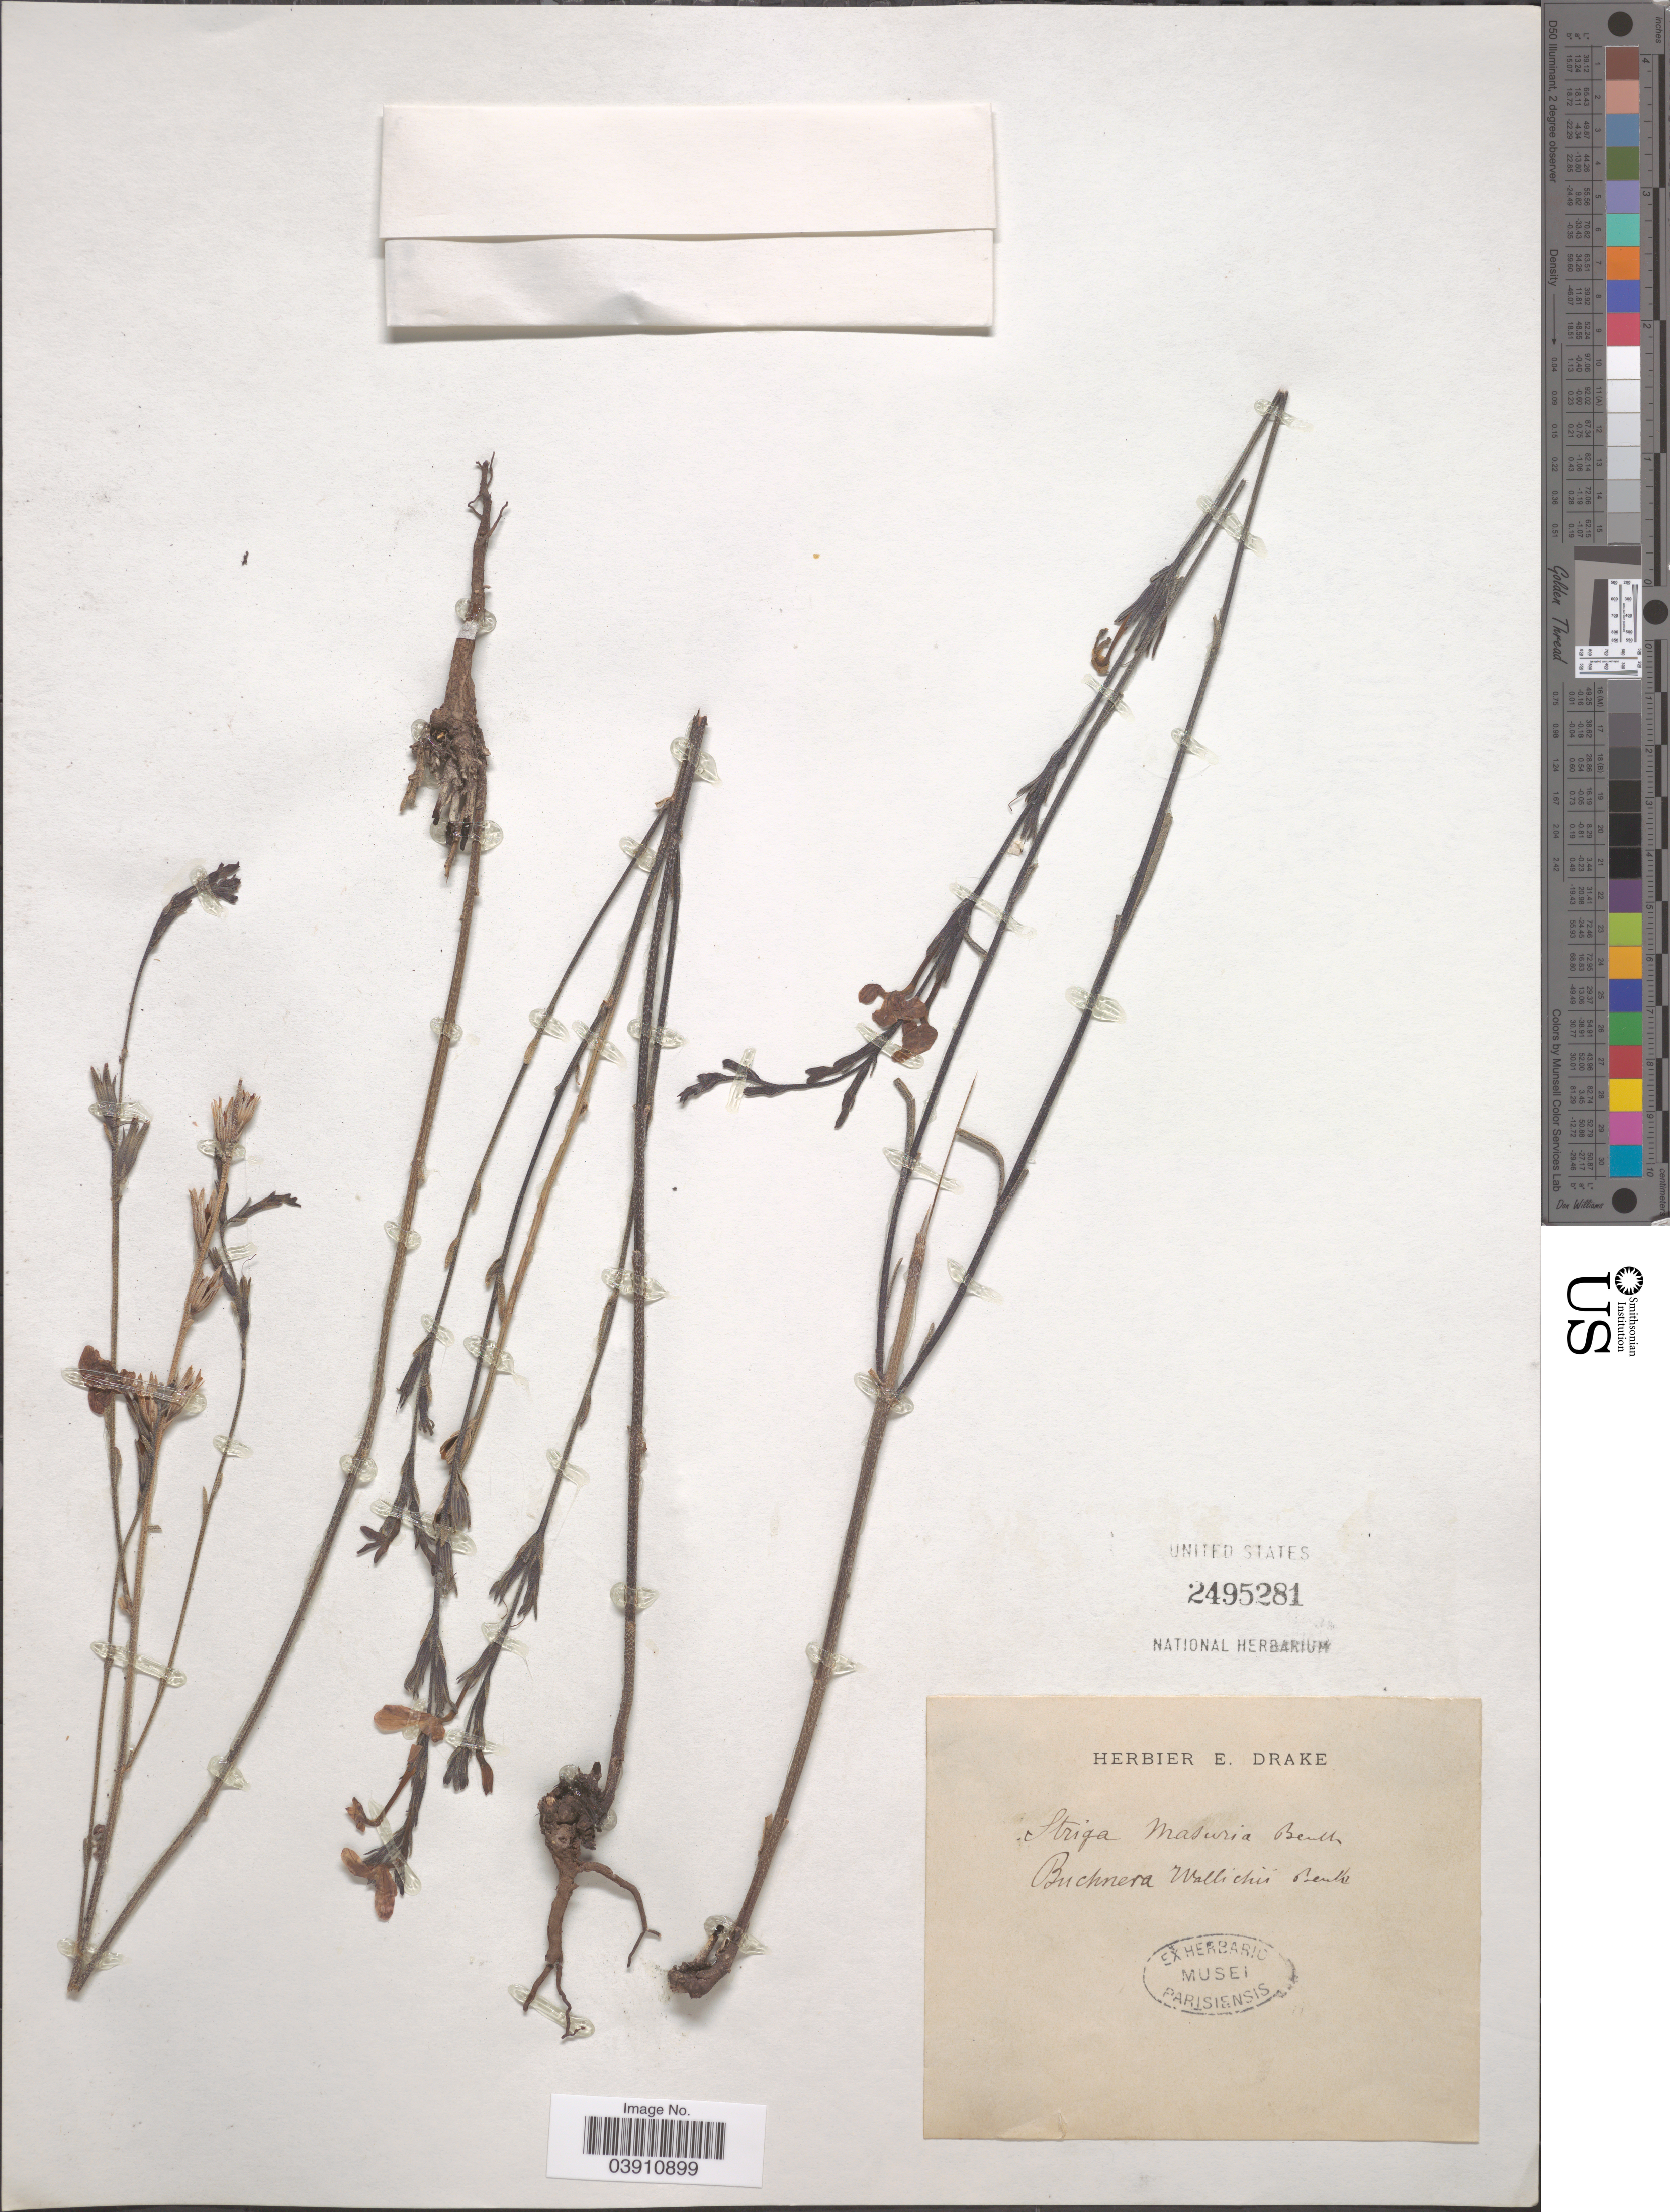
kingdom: Plantae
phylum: Tracheophyta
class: Magnoliopsida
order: Lamiales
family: Orobanchaceae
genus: Striga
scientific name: Striga masuria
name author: (Buch.-Ham. ex Benth.) Benth.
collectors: ex herb. E. Drake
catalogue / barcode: US 2495281